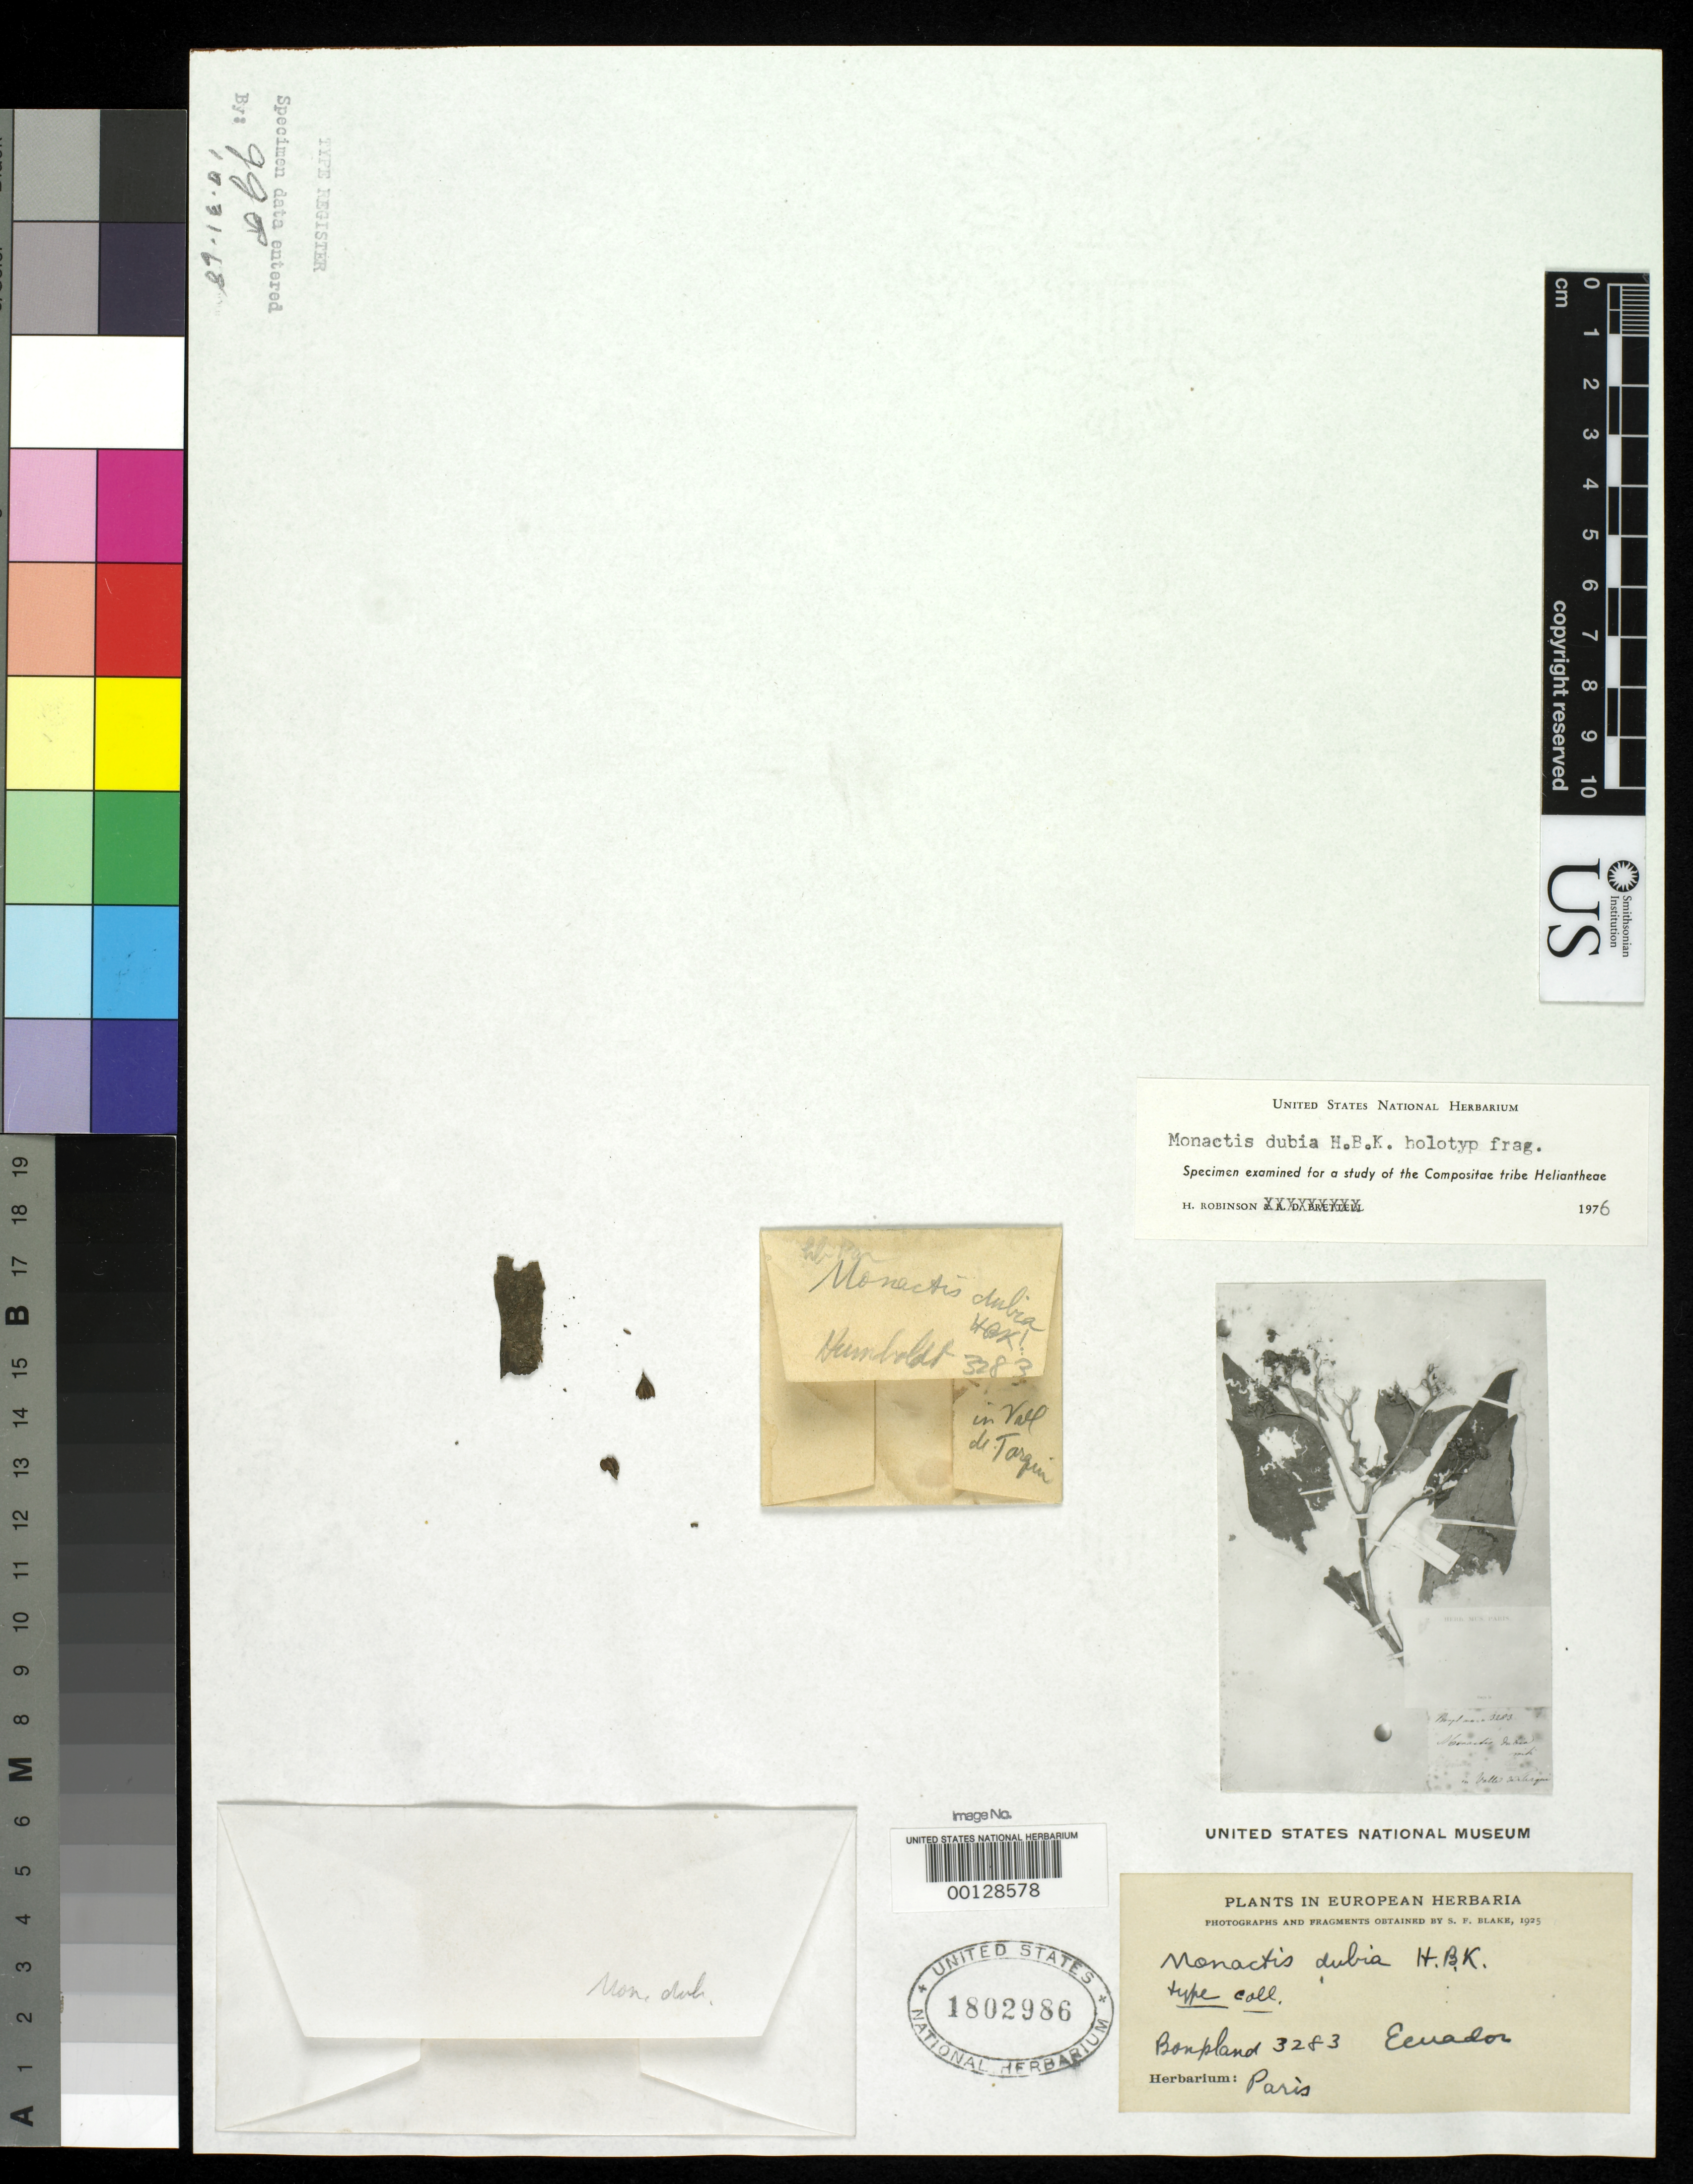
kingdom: Plantae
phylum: Tracheophyta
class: Magnoliopsida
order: Asterales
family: Asteraceae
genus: Monactis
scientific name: Monactis dubia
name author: Humb.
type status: Type Material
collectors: F. W. Humboldt & A. J. A. Bonpland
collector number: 3283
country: Ecuador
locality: Valle de Tarqui.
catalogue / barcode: US 1802986